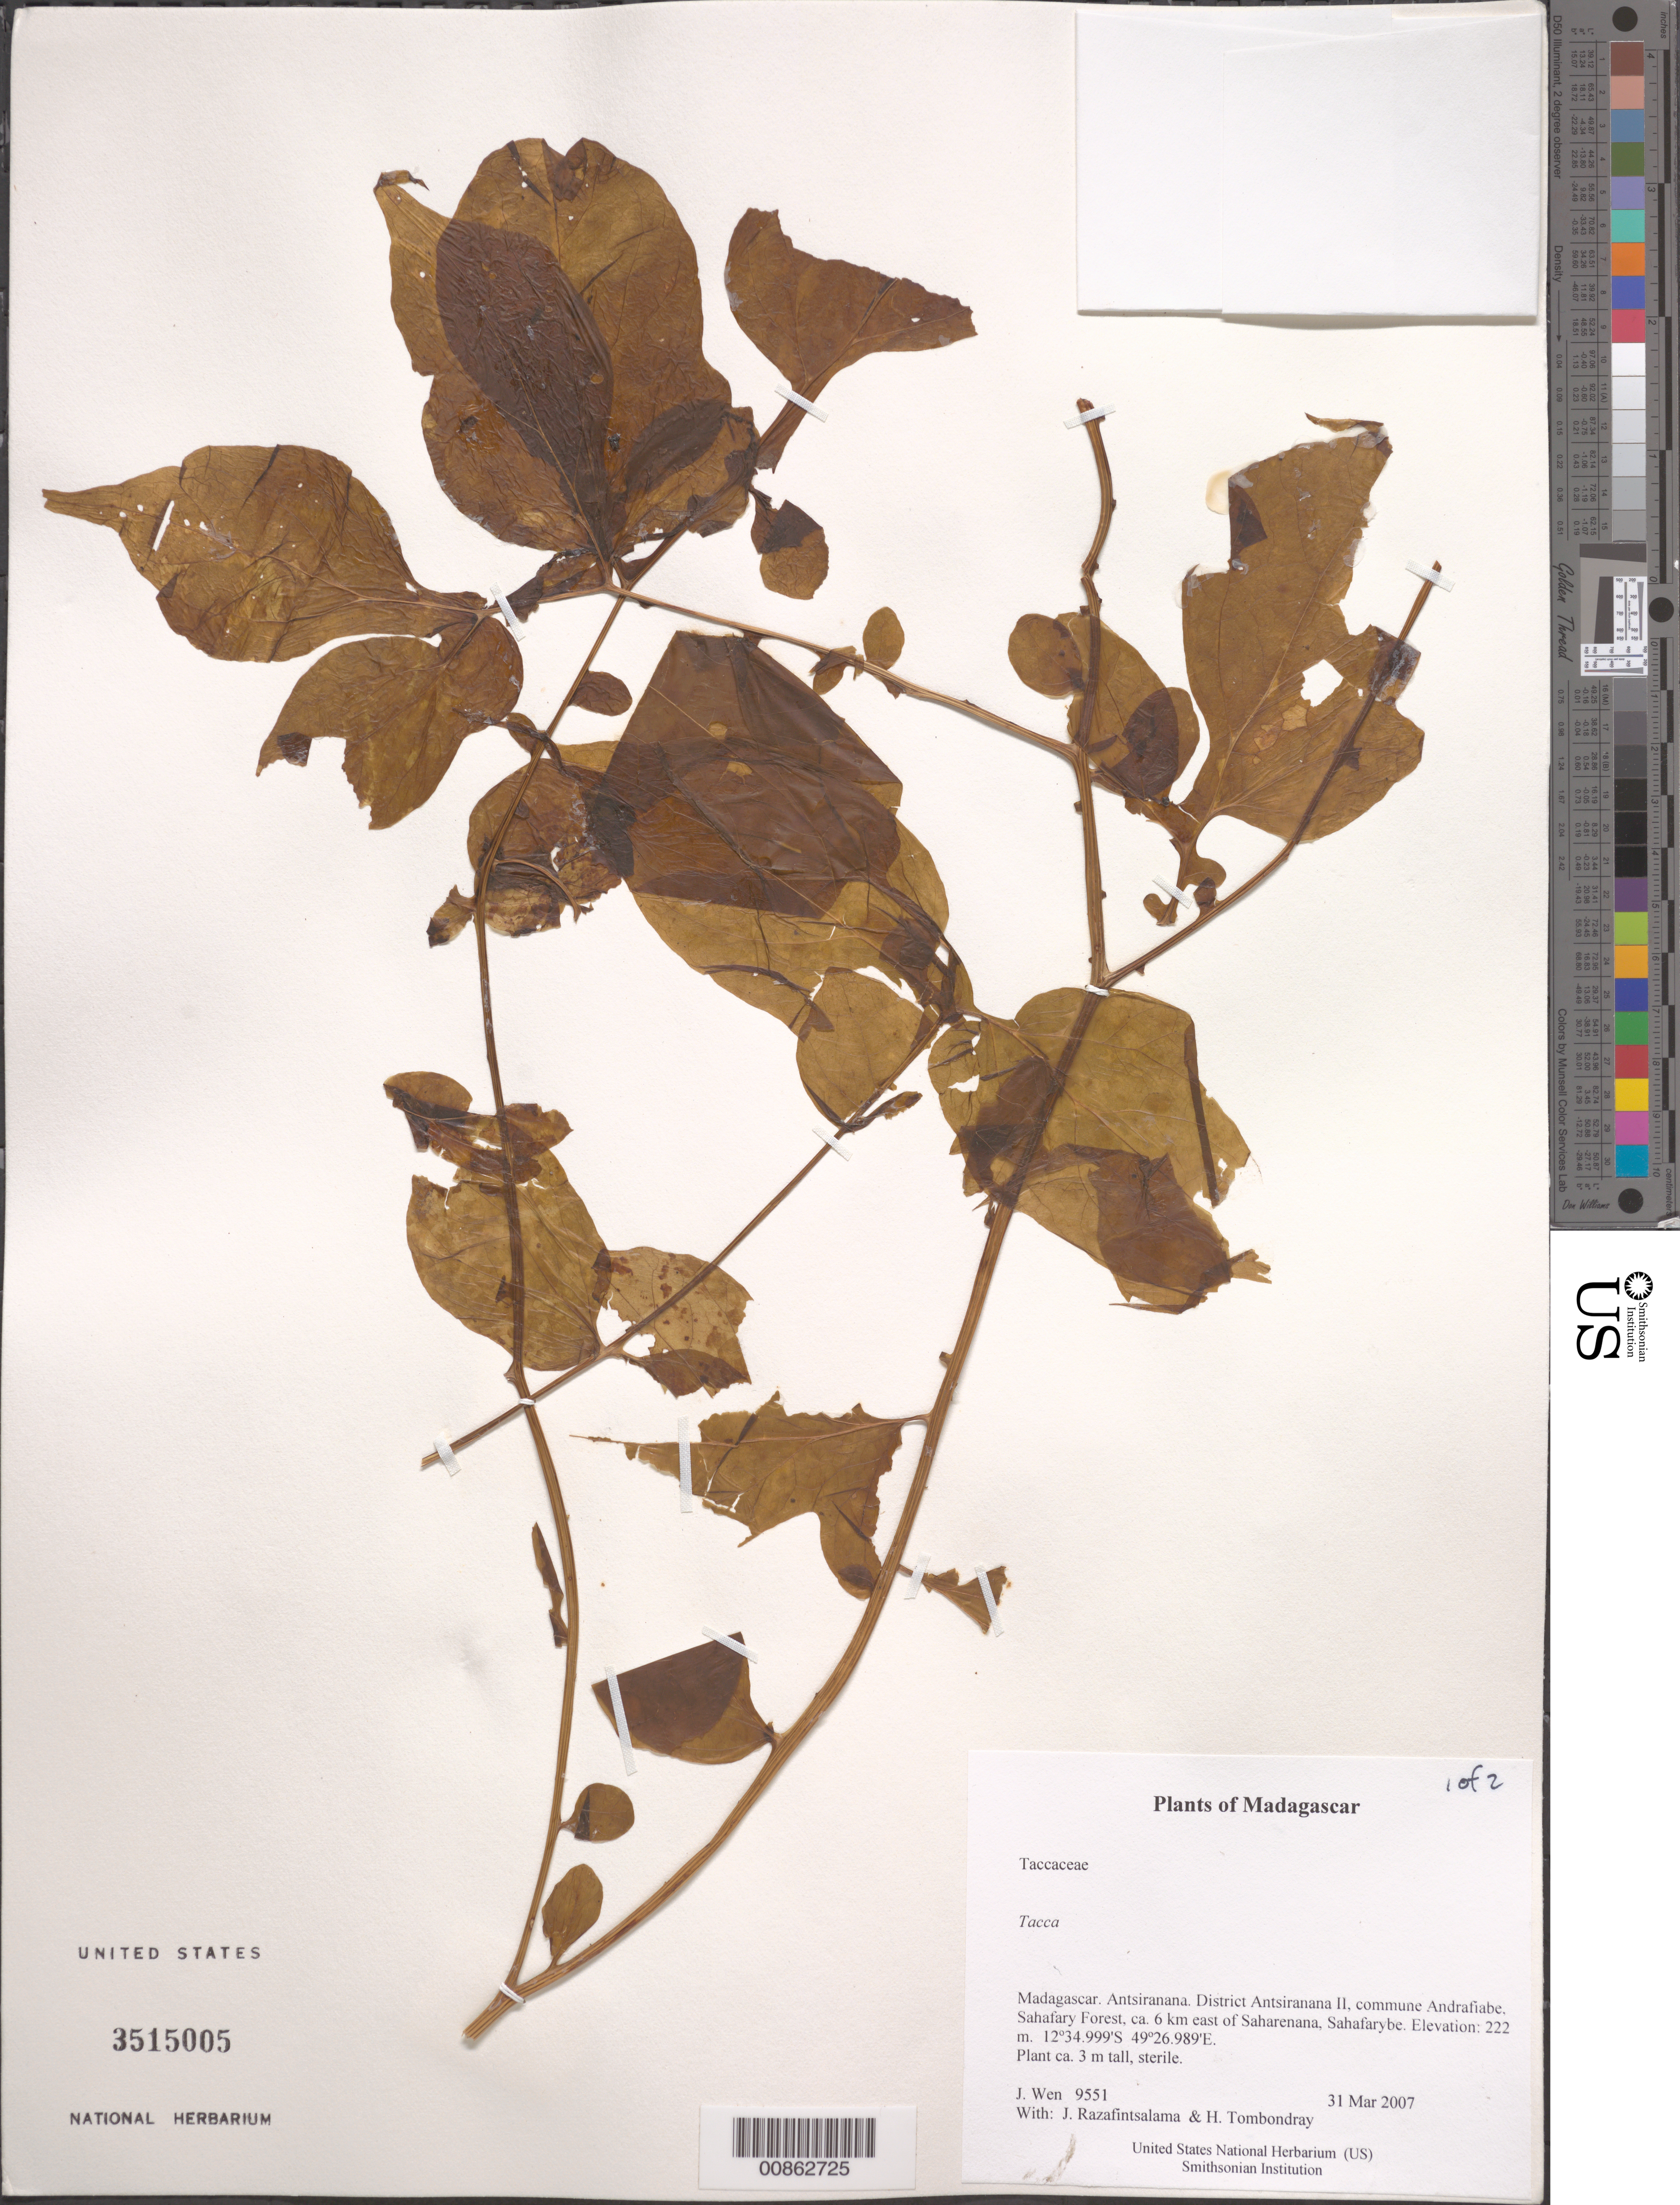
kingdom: Plantae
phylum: Tracheophyta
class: Liliopsida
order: Dioscoreales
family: Dioscoreaceae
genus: Tacca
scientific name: Tacca sp.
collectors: J. Wen, J. Razafintsalama & H. Tombondray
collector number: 9551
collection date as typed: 01 Mar 2007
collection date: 2007-03-01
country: Madagascar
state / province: Diana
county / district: Antsiranana II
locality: District Antsiranana II, commune Andrafiabe, Sahafary Forest, ca. 6 km east of Saharenana, Sahafarybe.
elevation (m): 222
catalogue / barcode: US 3515005